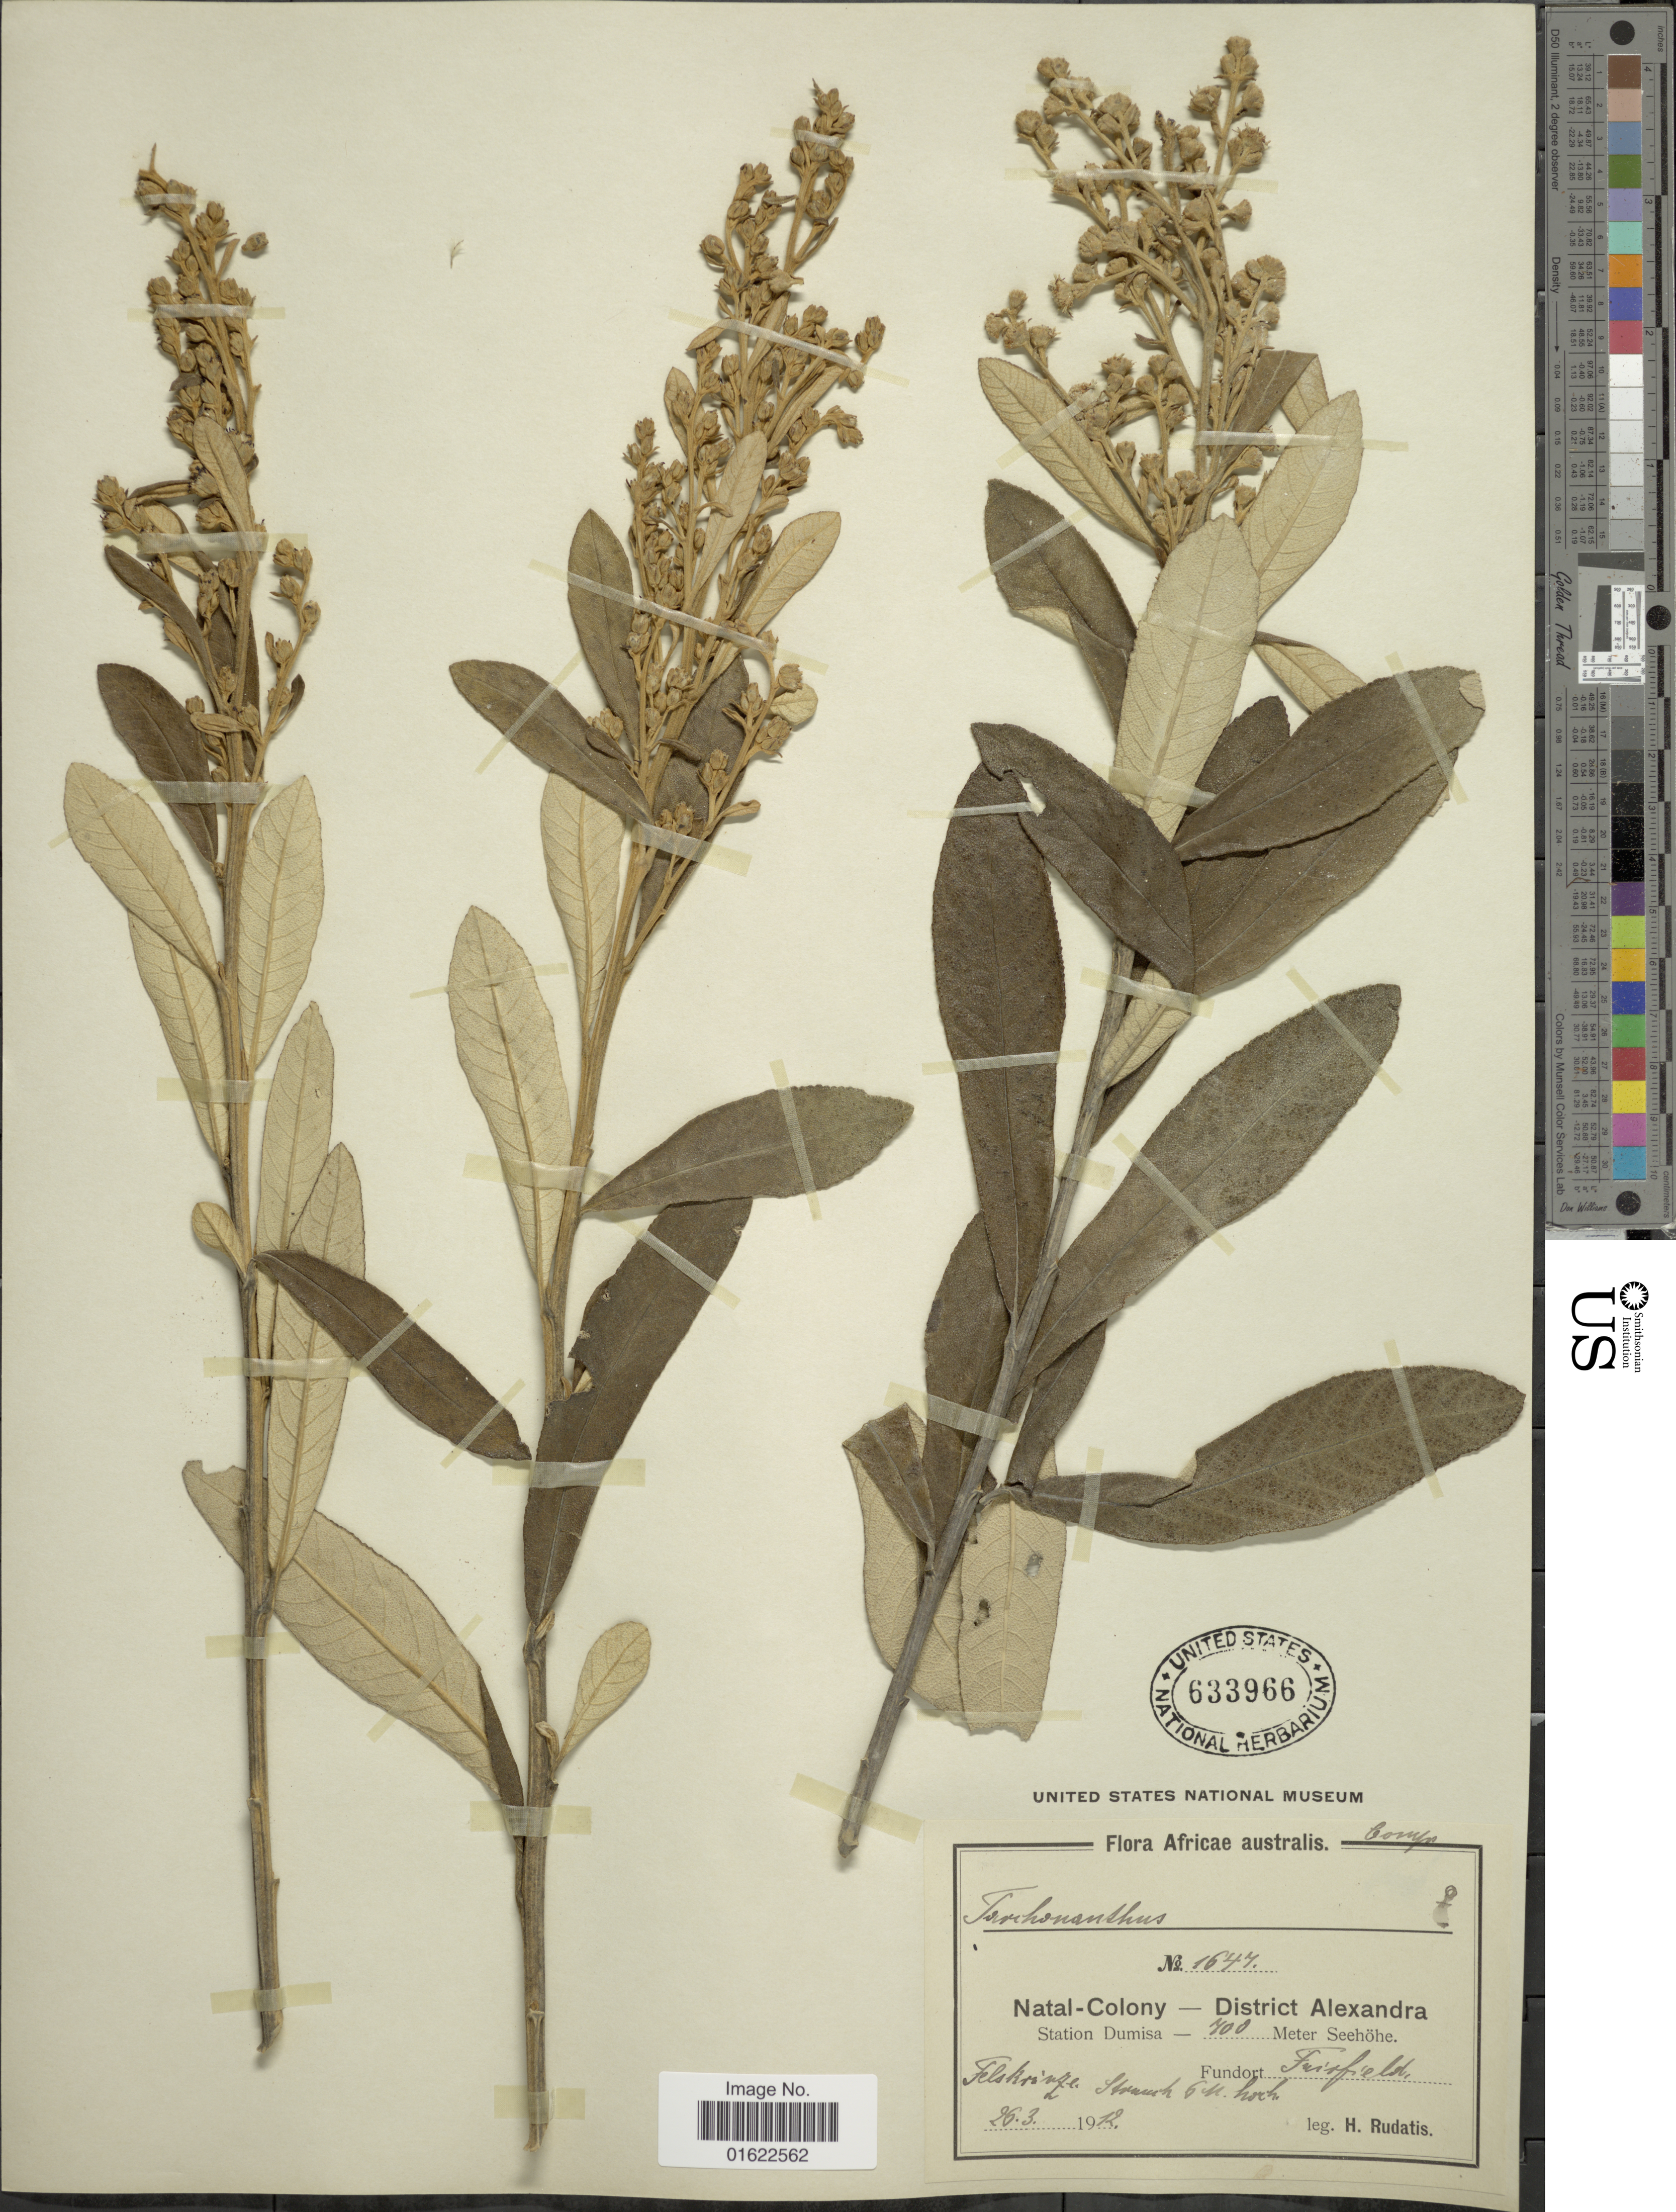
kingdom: Plantae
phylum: Tracheophyta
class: Magnoliopsida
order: Asterales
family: Asteraceae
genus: Tarchonanthus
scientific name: Tarchonanthus sp.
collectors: H. Rudatis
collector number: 1647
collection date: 1912-03-26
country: South Africa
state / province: KwaZulu-Natal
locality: Africae australis, Natal-Colony - District Alexandra, Station Dumisa, Fundort Fairfield. Felskrinze strauch.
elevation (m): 700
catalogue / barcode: US 633966